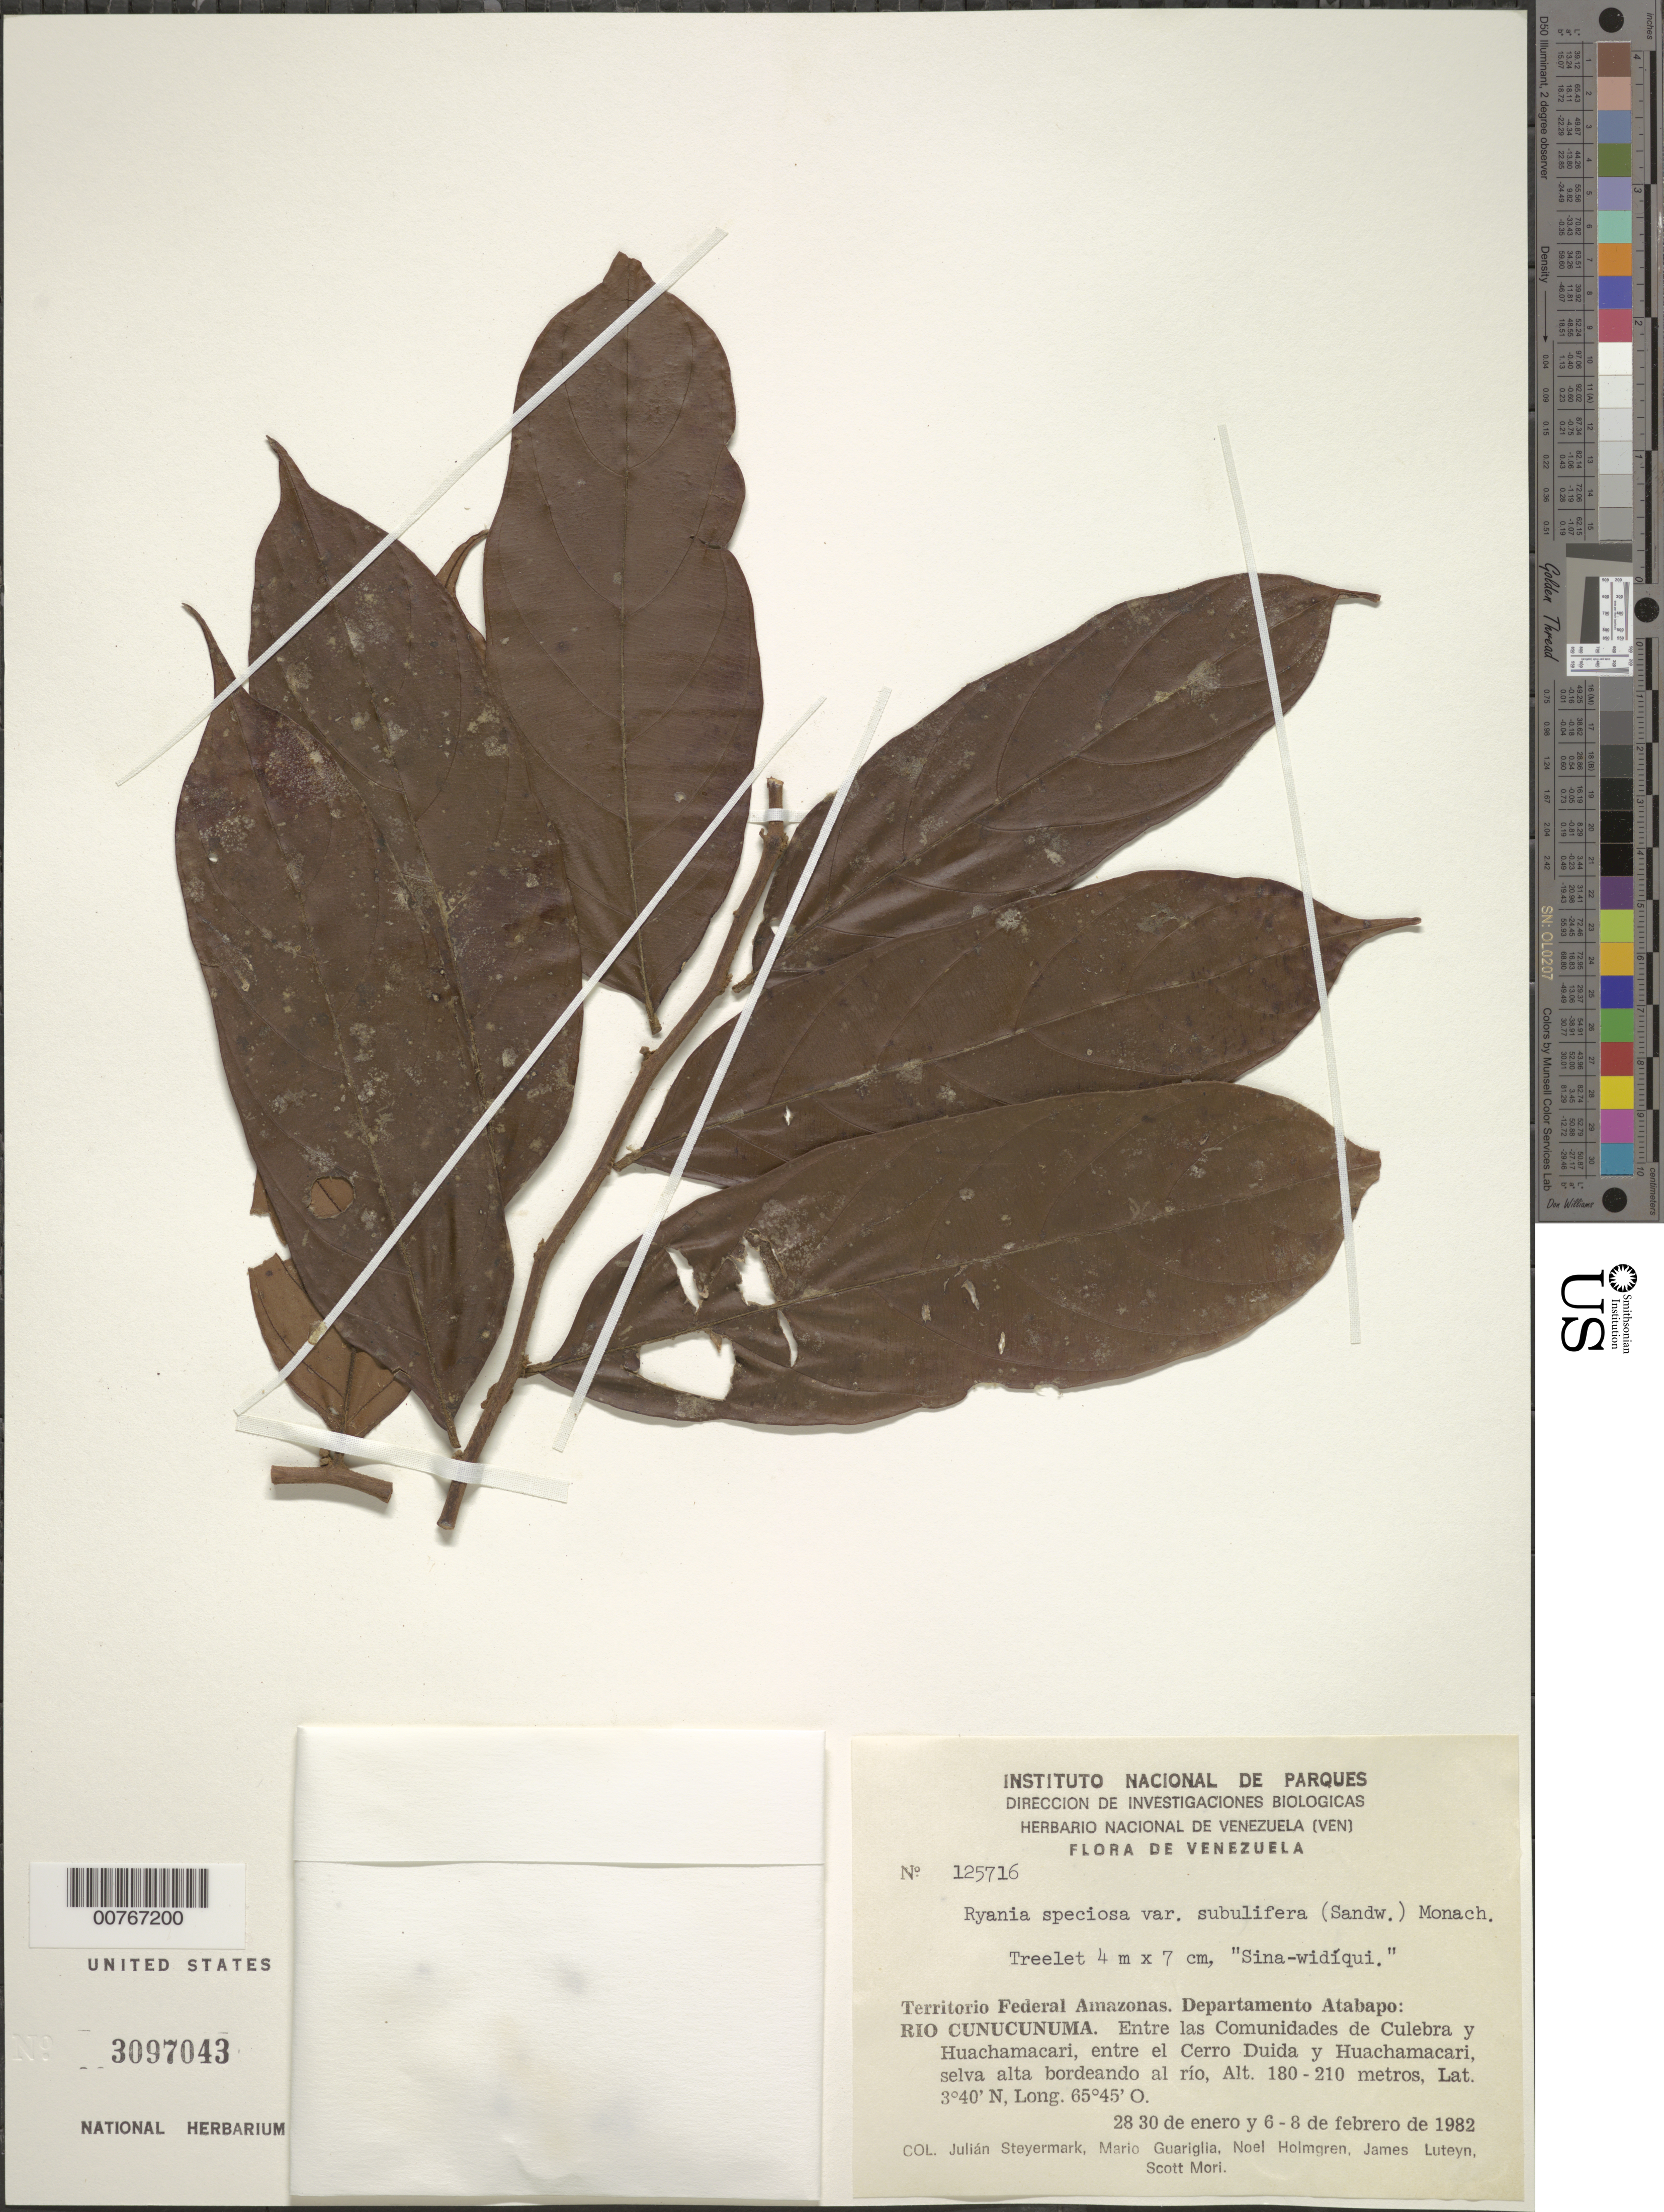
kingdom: Plantae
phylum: Tracheophyta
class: Magnoliopsida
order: Malpighiales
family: Salicaceae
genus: Ryania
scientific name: Ryania speciosa var. subuliflora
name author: (Sandwith) Monach.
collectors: J. Steyermark, M. Guariglia P., N. H. Holmgren, J. L. Luteyn & S. Mori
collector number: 125716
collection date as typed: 28-Jan-82 to 8-Feb-82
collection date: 1982-01-28/1982-02-08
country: Venezuela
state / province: Amazonas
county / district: Atabapo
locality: Culebra to Huachamacari, betw Cerro Duida and Huachamarcari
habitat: Forest along river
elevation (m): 180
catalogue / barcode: US 3097043